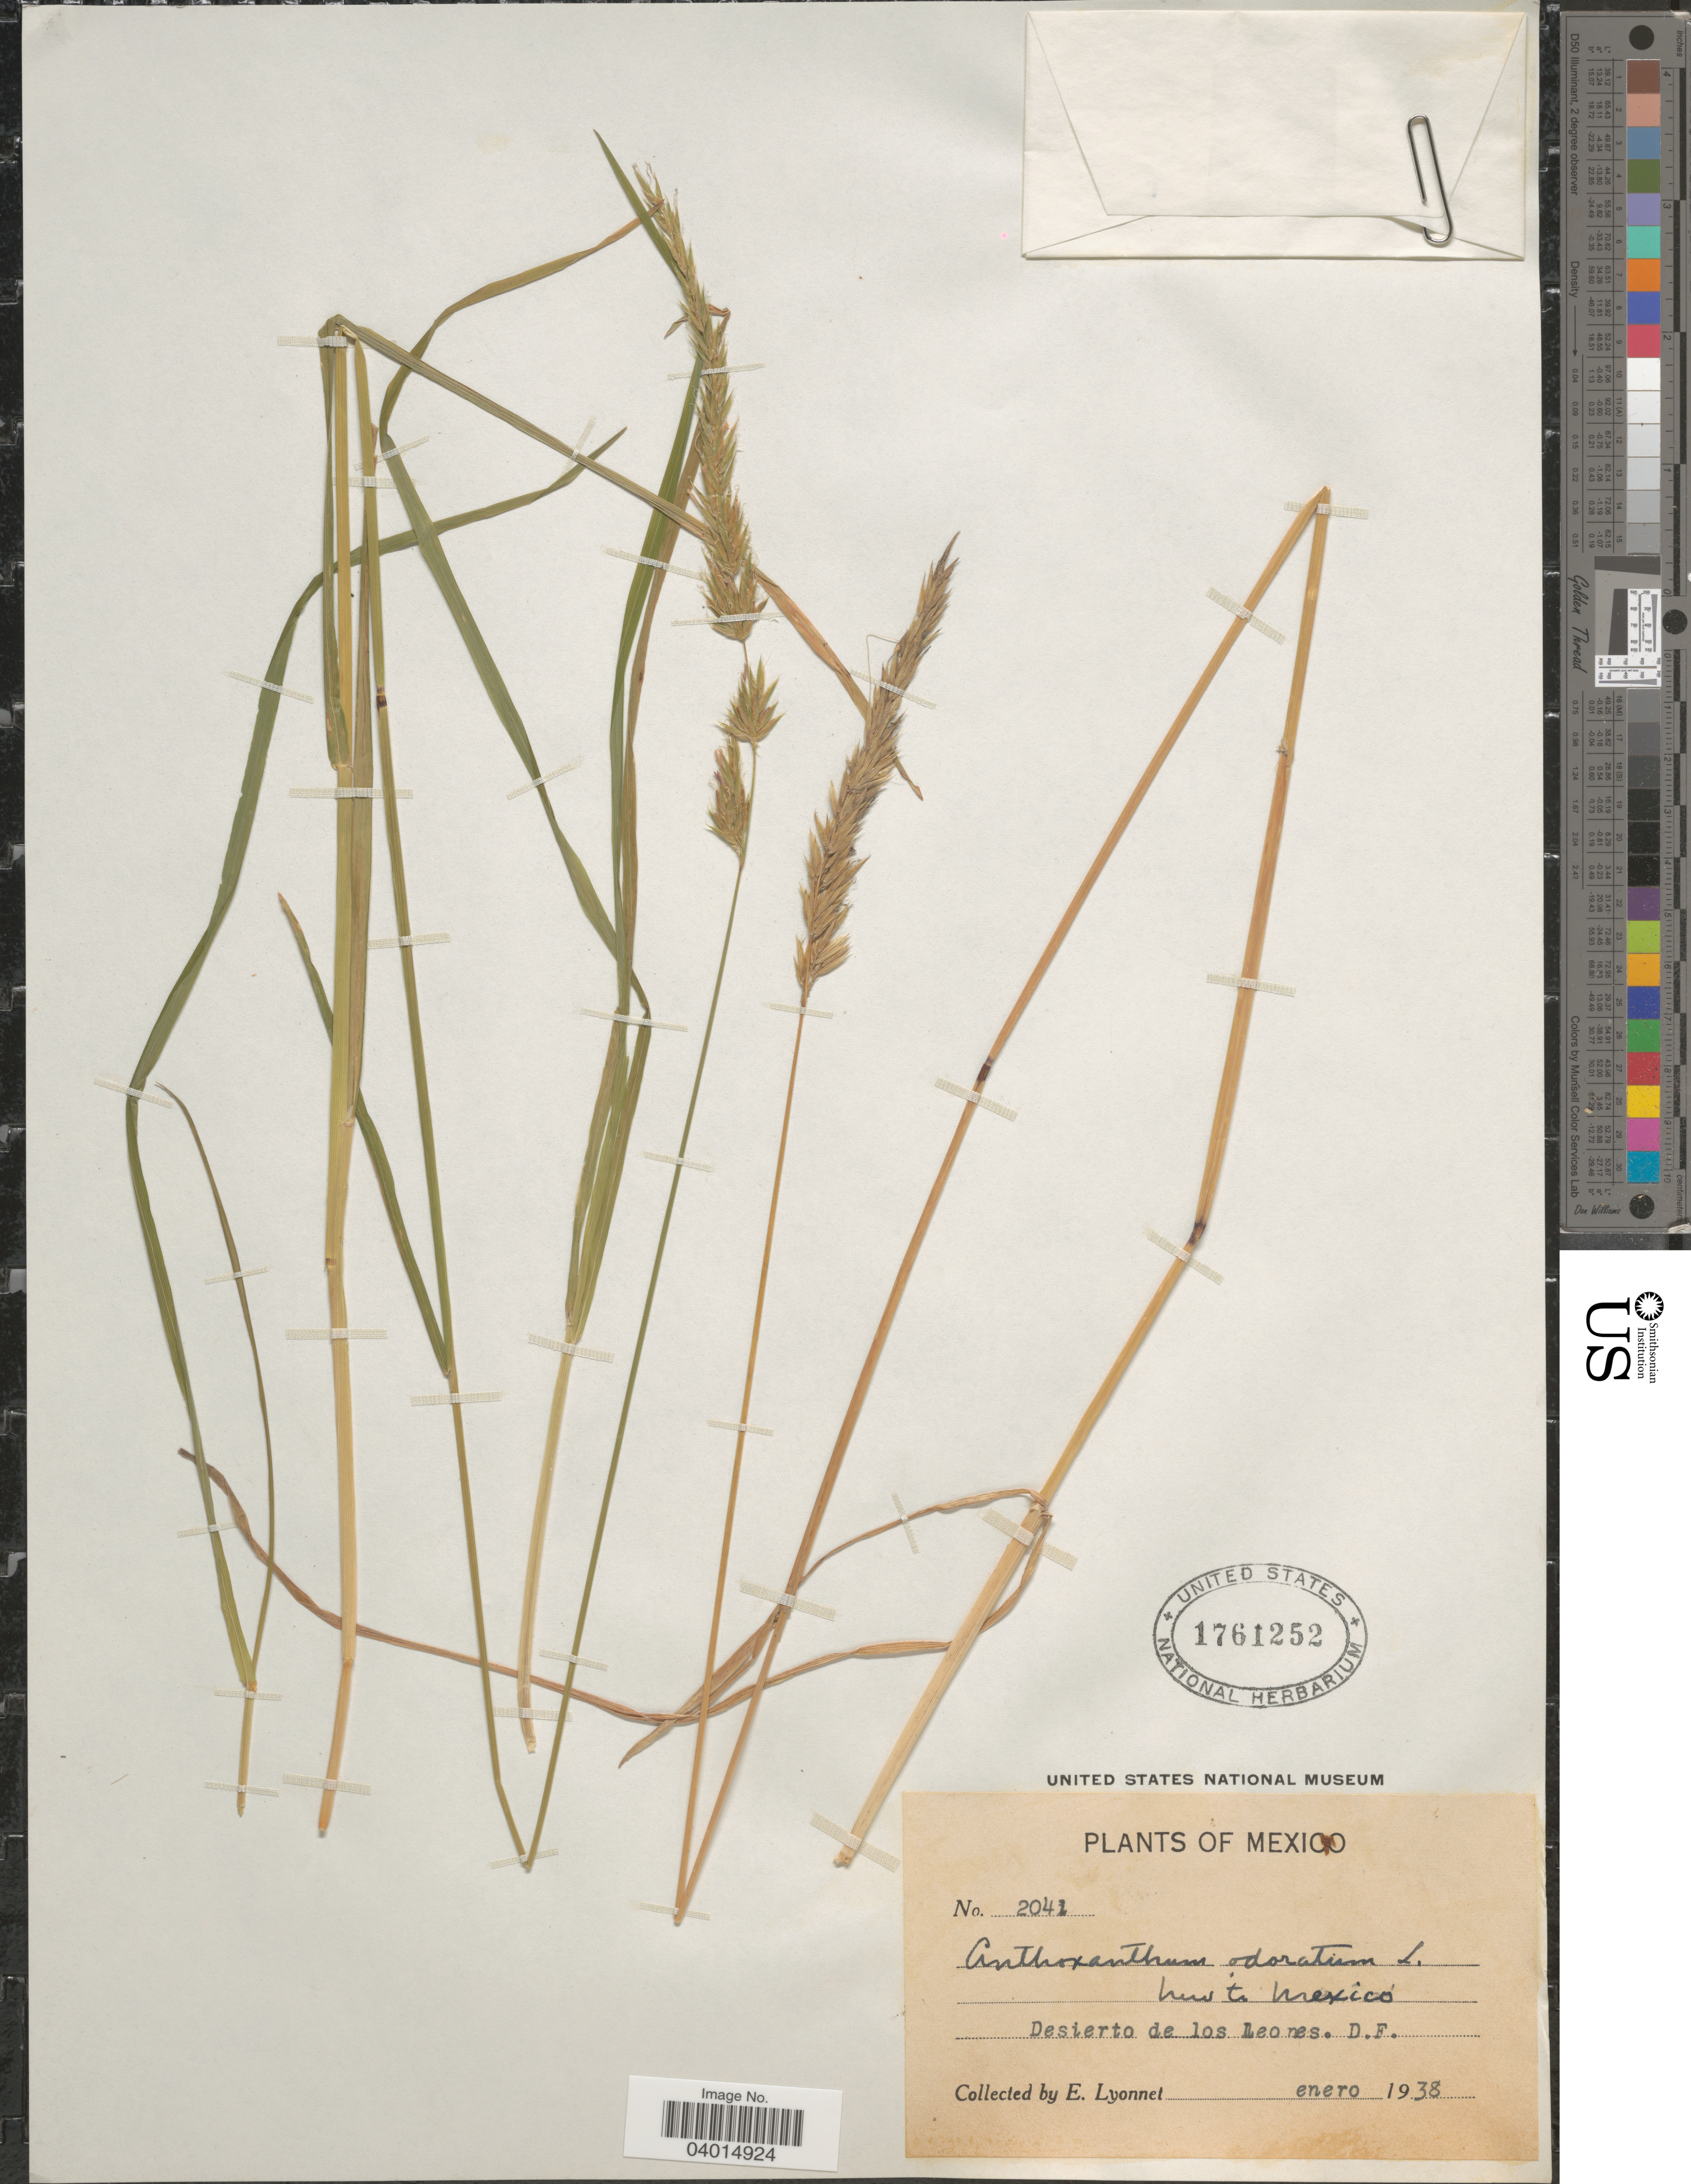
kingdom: Plantae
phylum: Tracheophyta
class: Liliopsida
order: Poales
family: Poaceae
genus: Anthoxanthum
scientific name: Anthoxanthum odoratum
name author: L.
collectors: E. Lyonnet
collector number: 2041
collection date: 1938-01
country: Mexico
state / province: Distrito Federal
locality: Desierto de los Leones.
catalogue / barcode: US 1761252